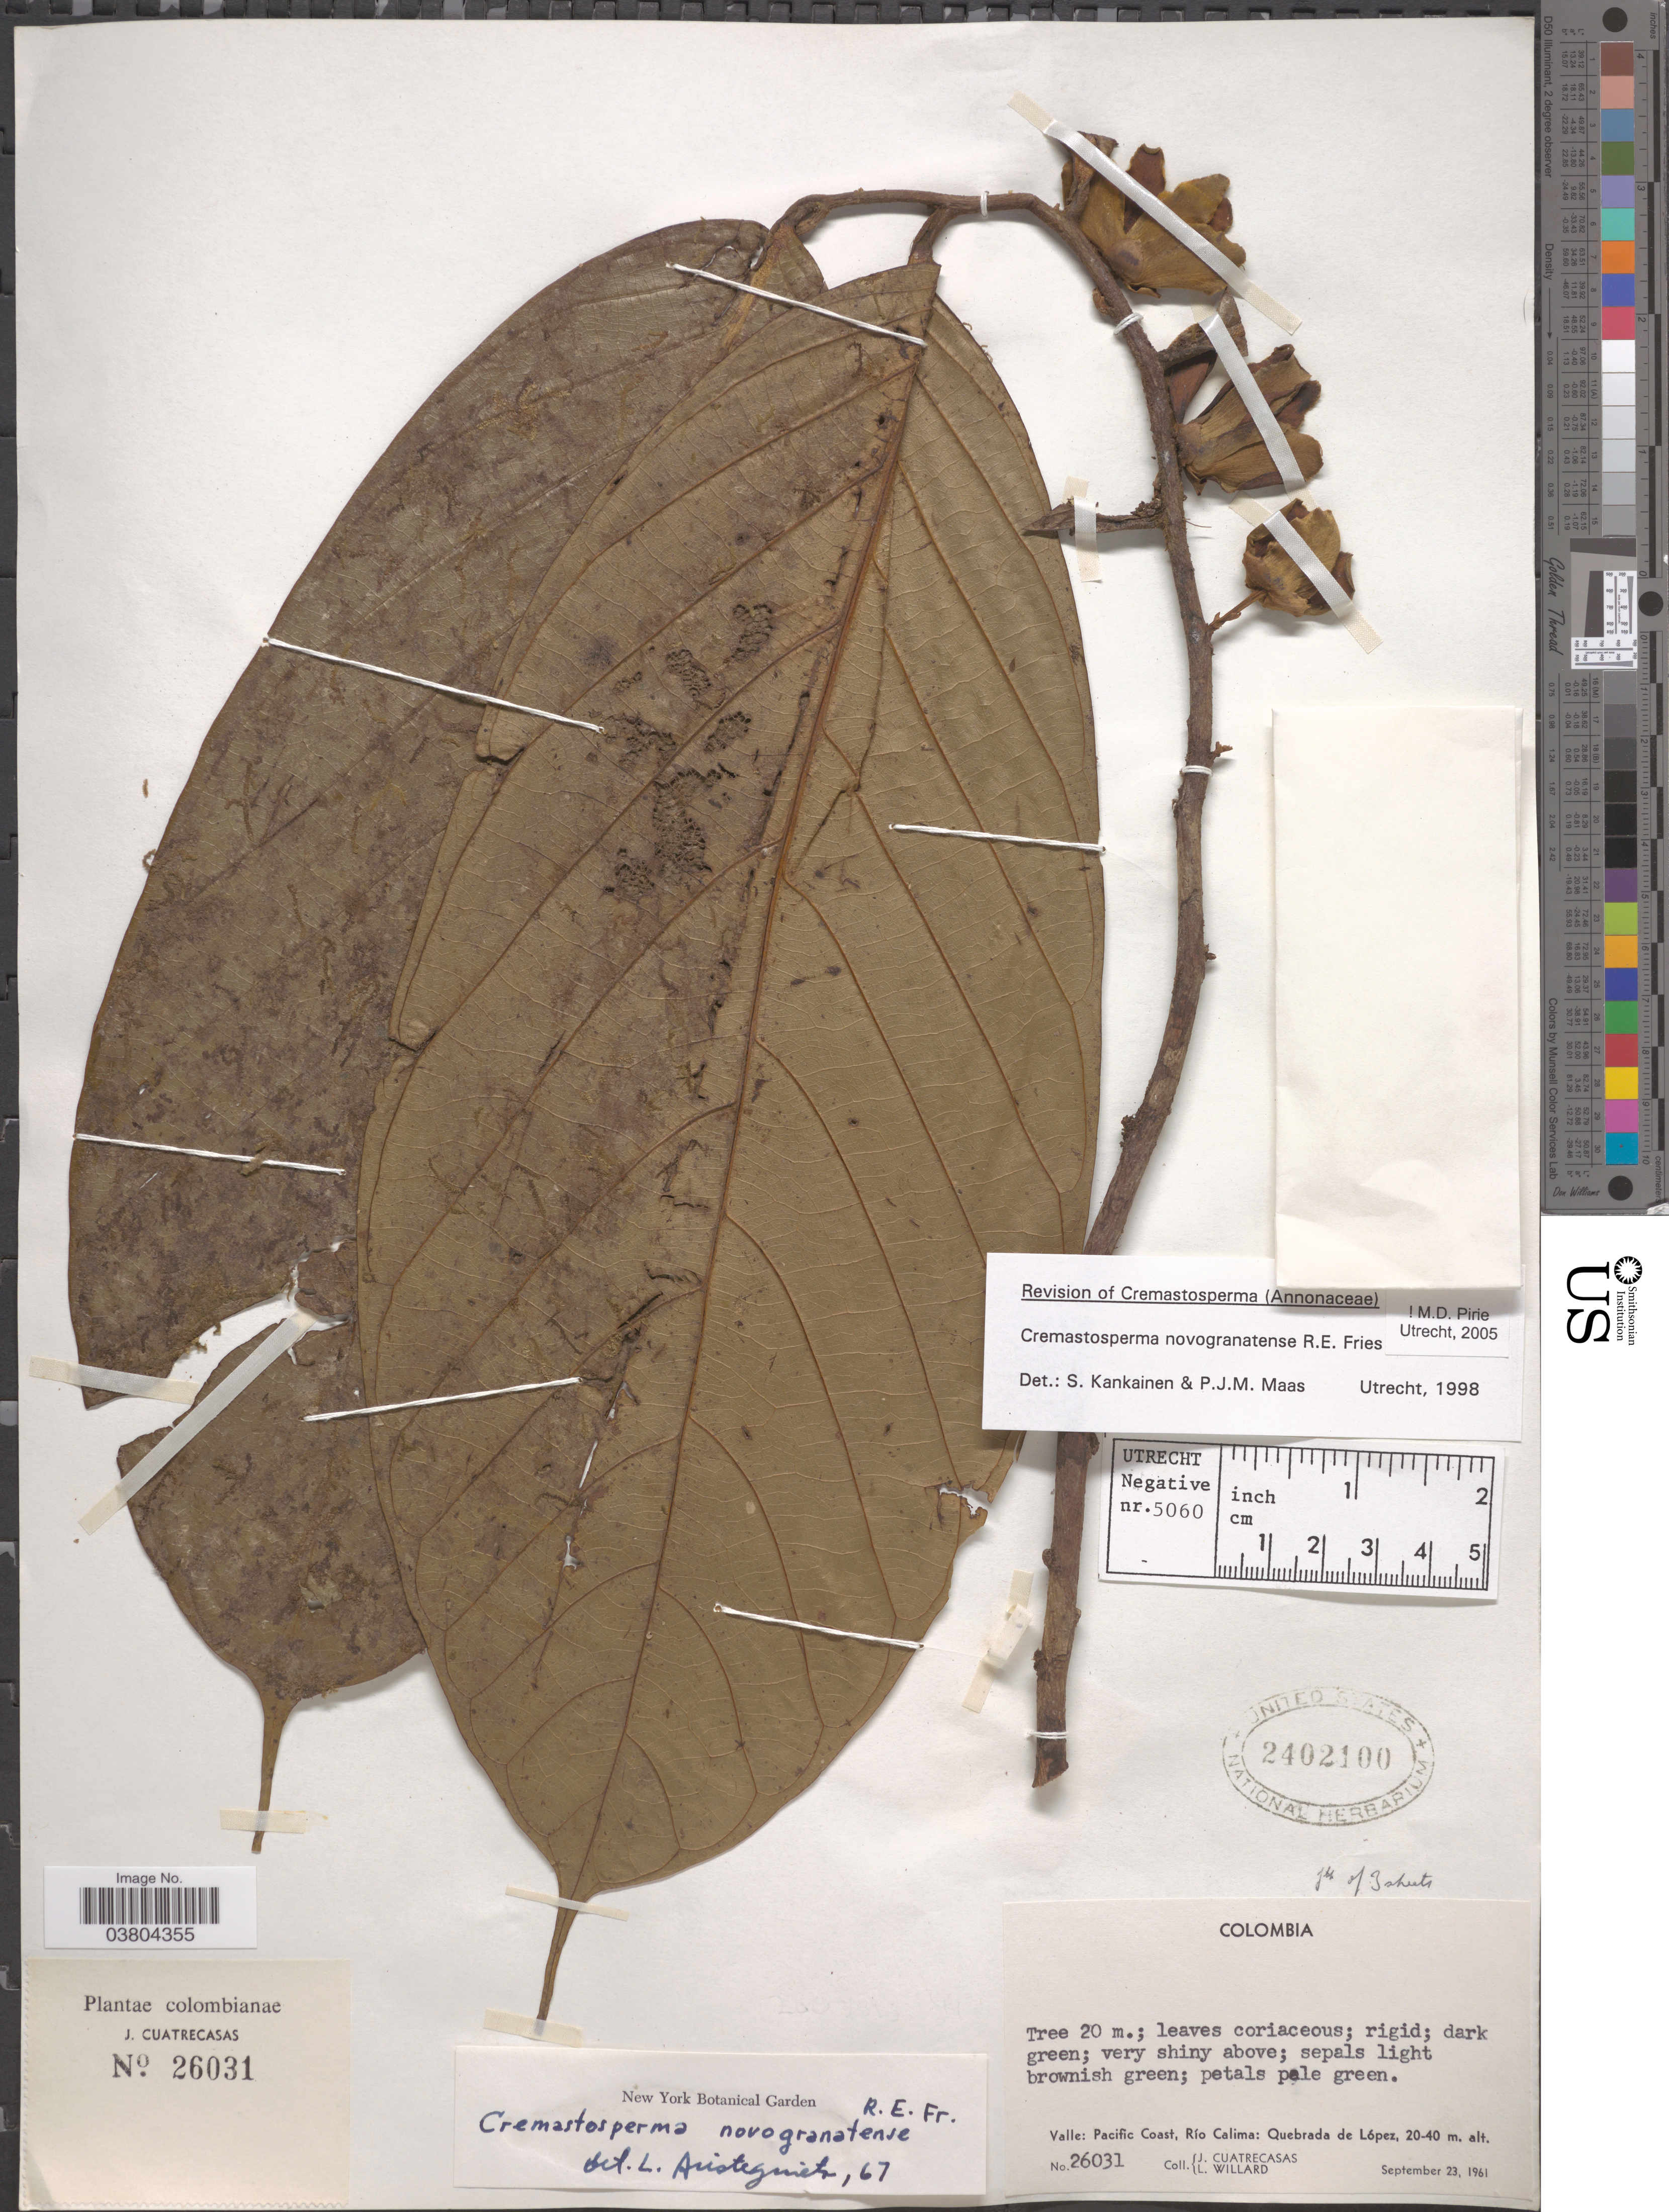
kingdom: Plantae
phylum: Tracheophyta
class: Magnoliopsida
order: Magnoliales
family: Annonaceae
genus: Cremastosperma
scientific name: Cremastosperma novogranatense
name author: R.E. Fr.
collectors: J. Cuatrecasas & L. Willard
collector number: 26031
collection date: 1961-09-23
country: Colombia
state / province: Valle del Cauca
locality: Valle: Pacific Coast, Río Calima: Quebrada de López.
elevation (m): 20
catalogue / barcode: US 2402100